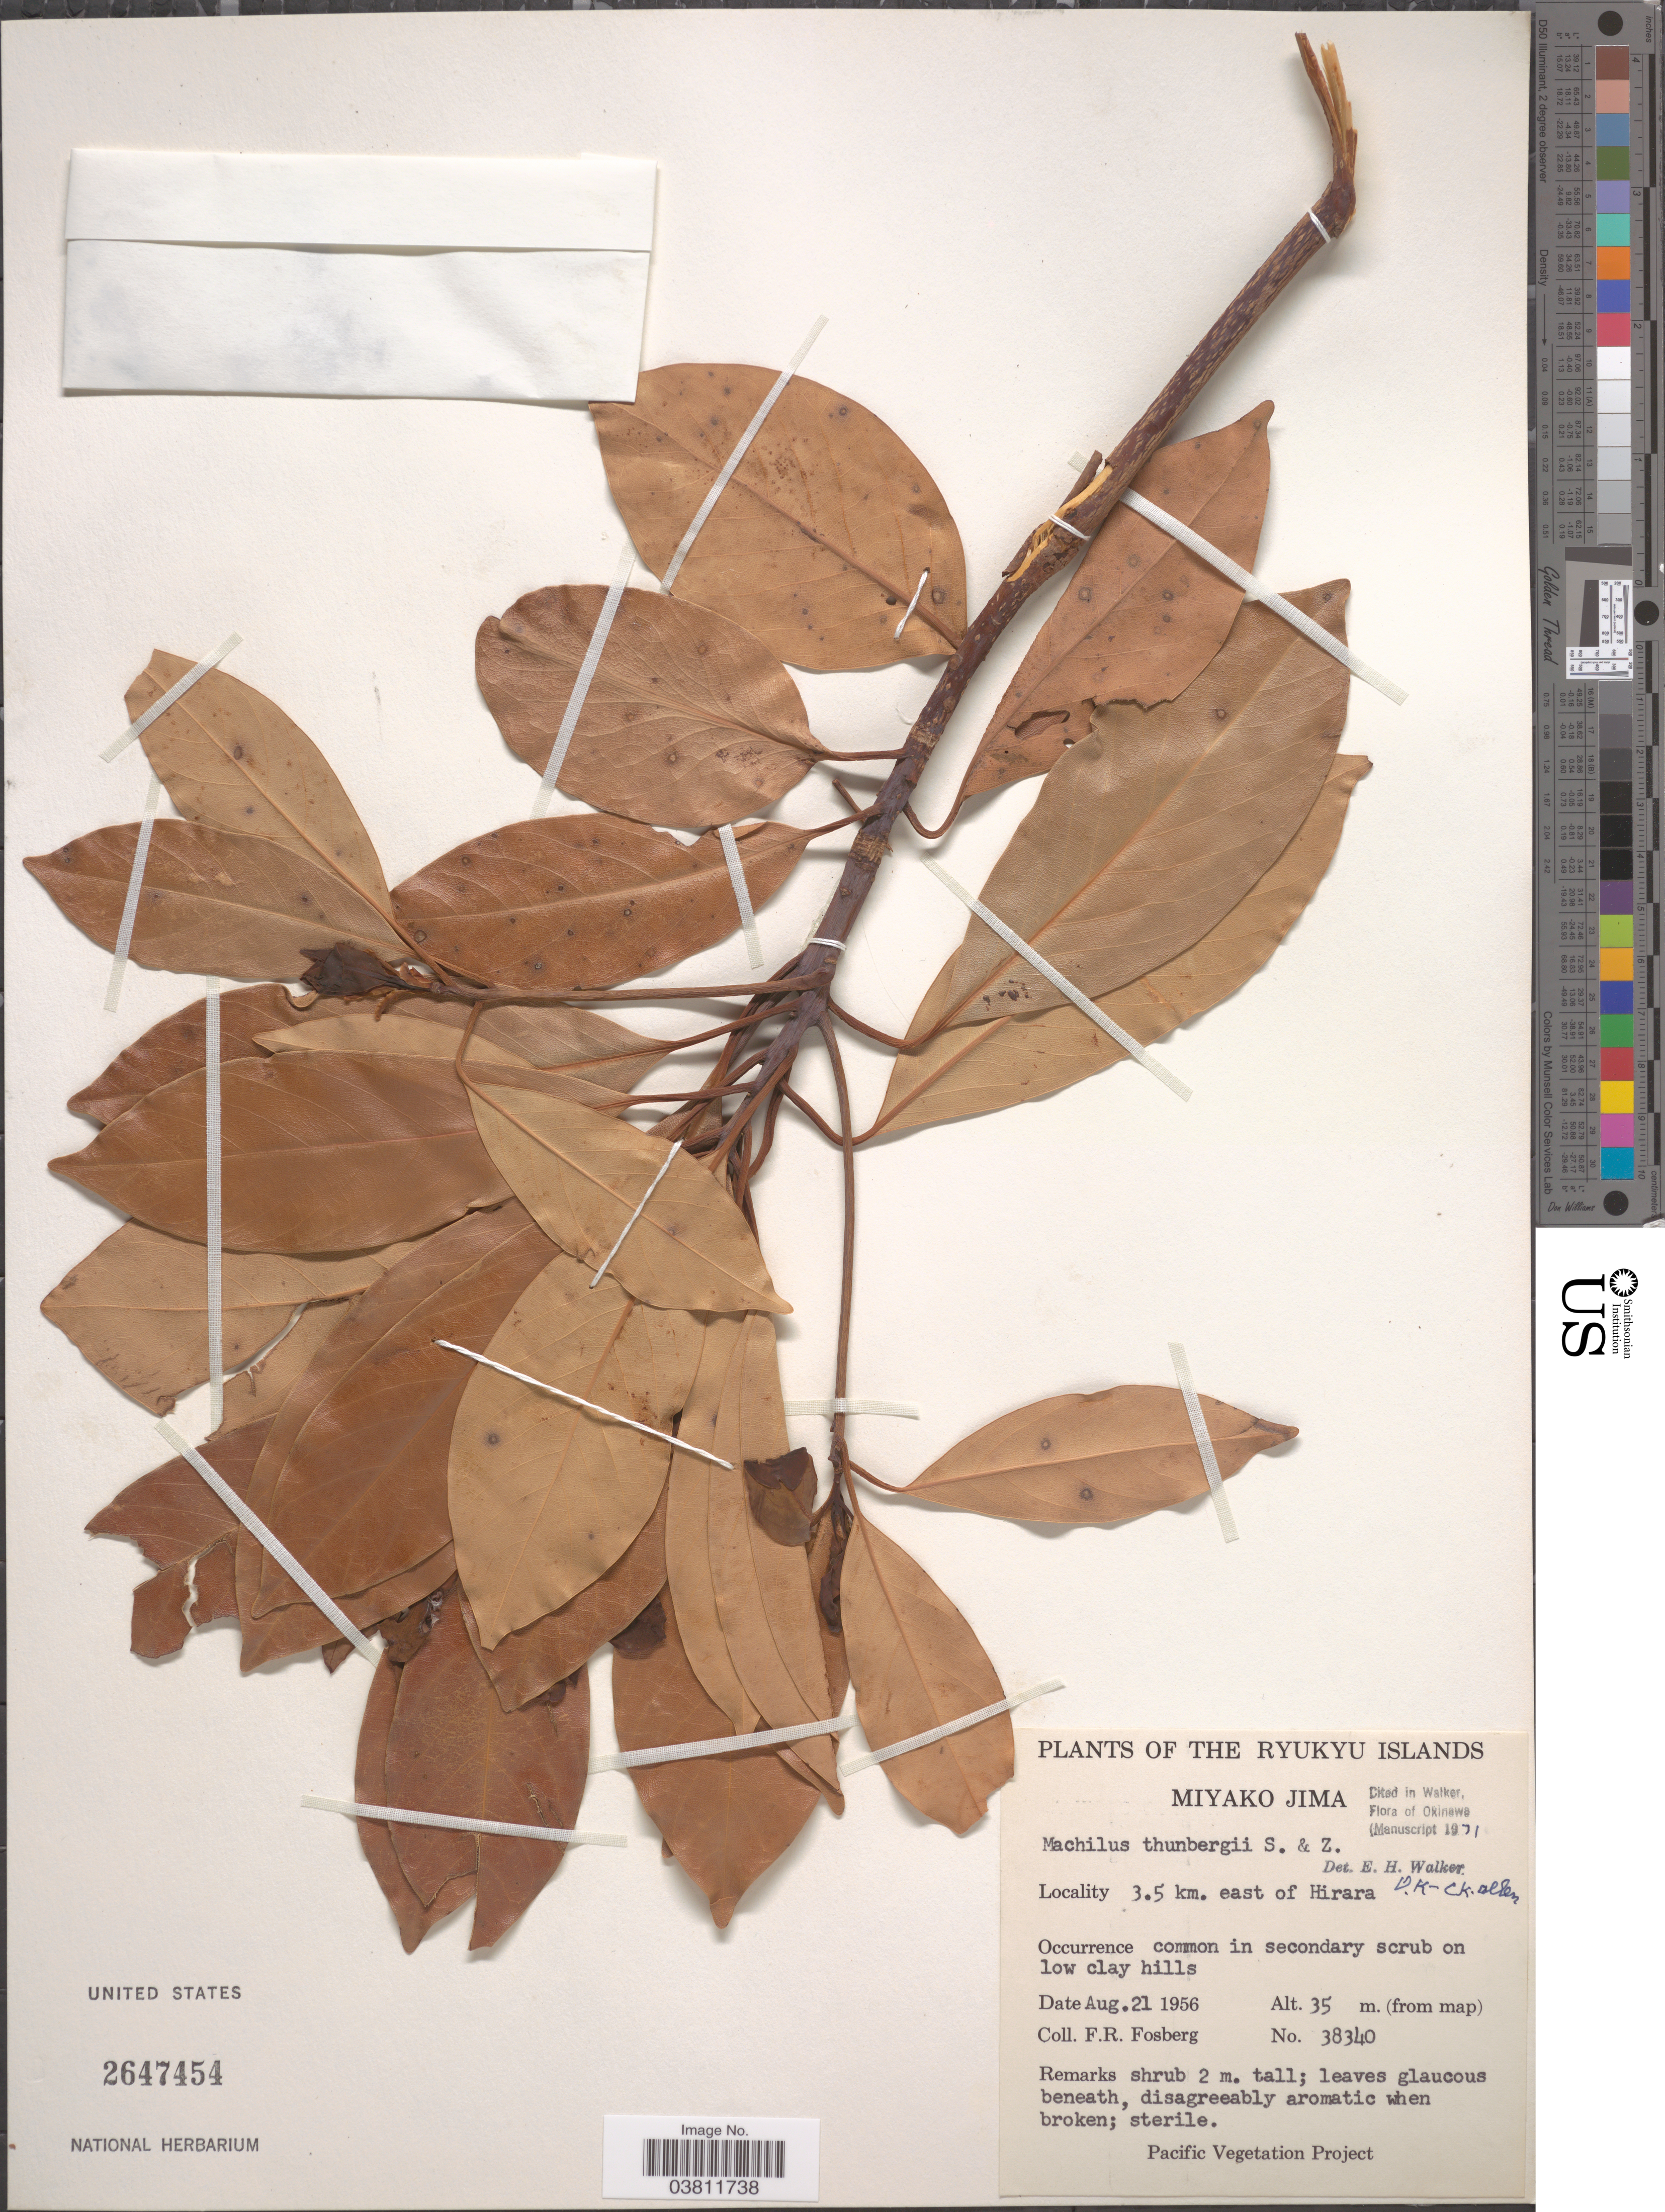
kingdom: Plantae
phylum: Tracheophyta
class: Magnoliopsida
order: Laurales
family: Lauraceae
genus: Machilus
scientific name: Machilus thunbergii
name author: Siebold & Zucc.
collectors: F. R. Fosberg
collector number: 38340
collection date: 1956-08-21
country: Japan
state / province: Okinawa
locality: The Ryukyu Islands. Miyako Jima. 3.5 km. east of Hirara.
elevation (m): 35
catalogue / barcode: US 2647454